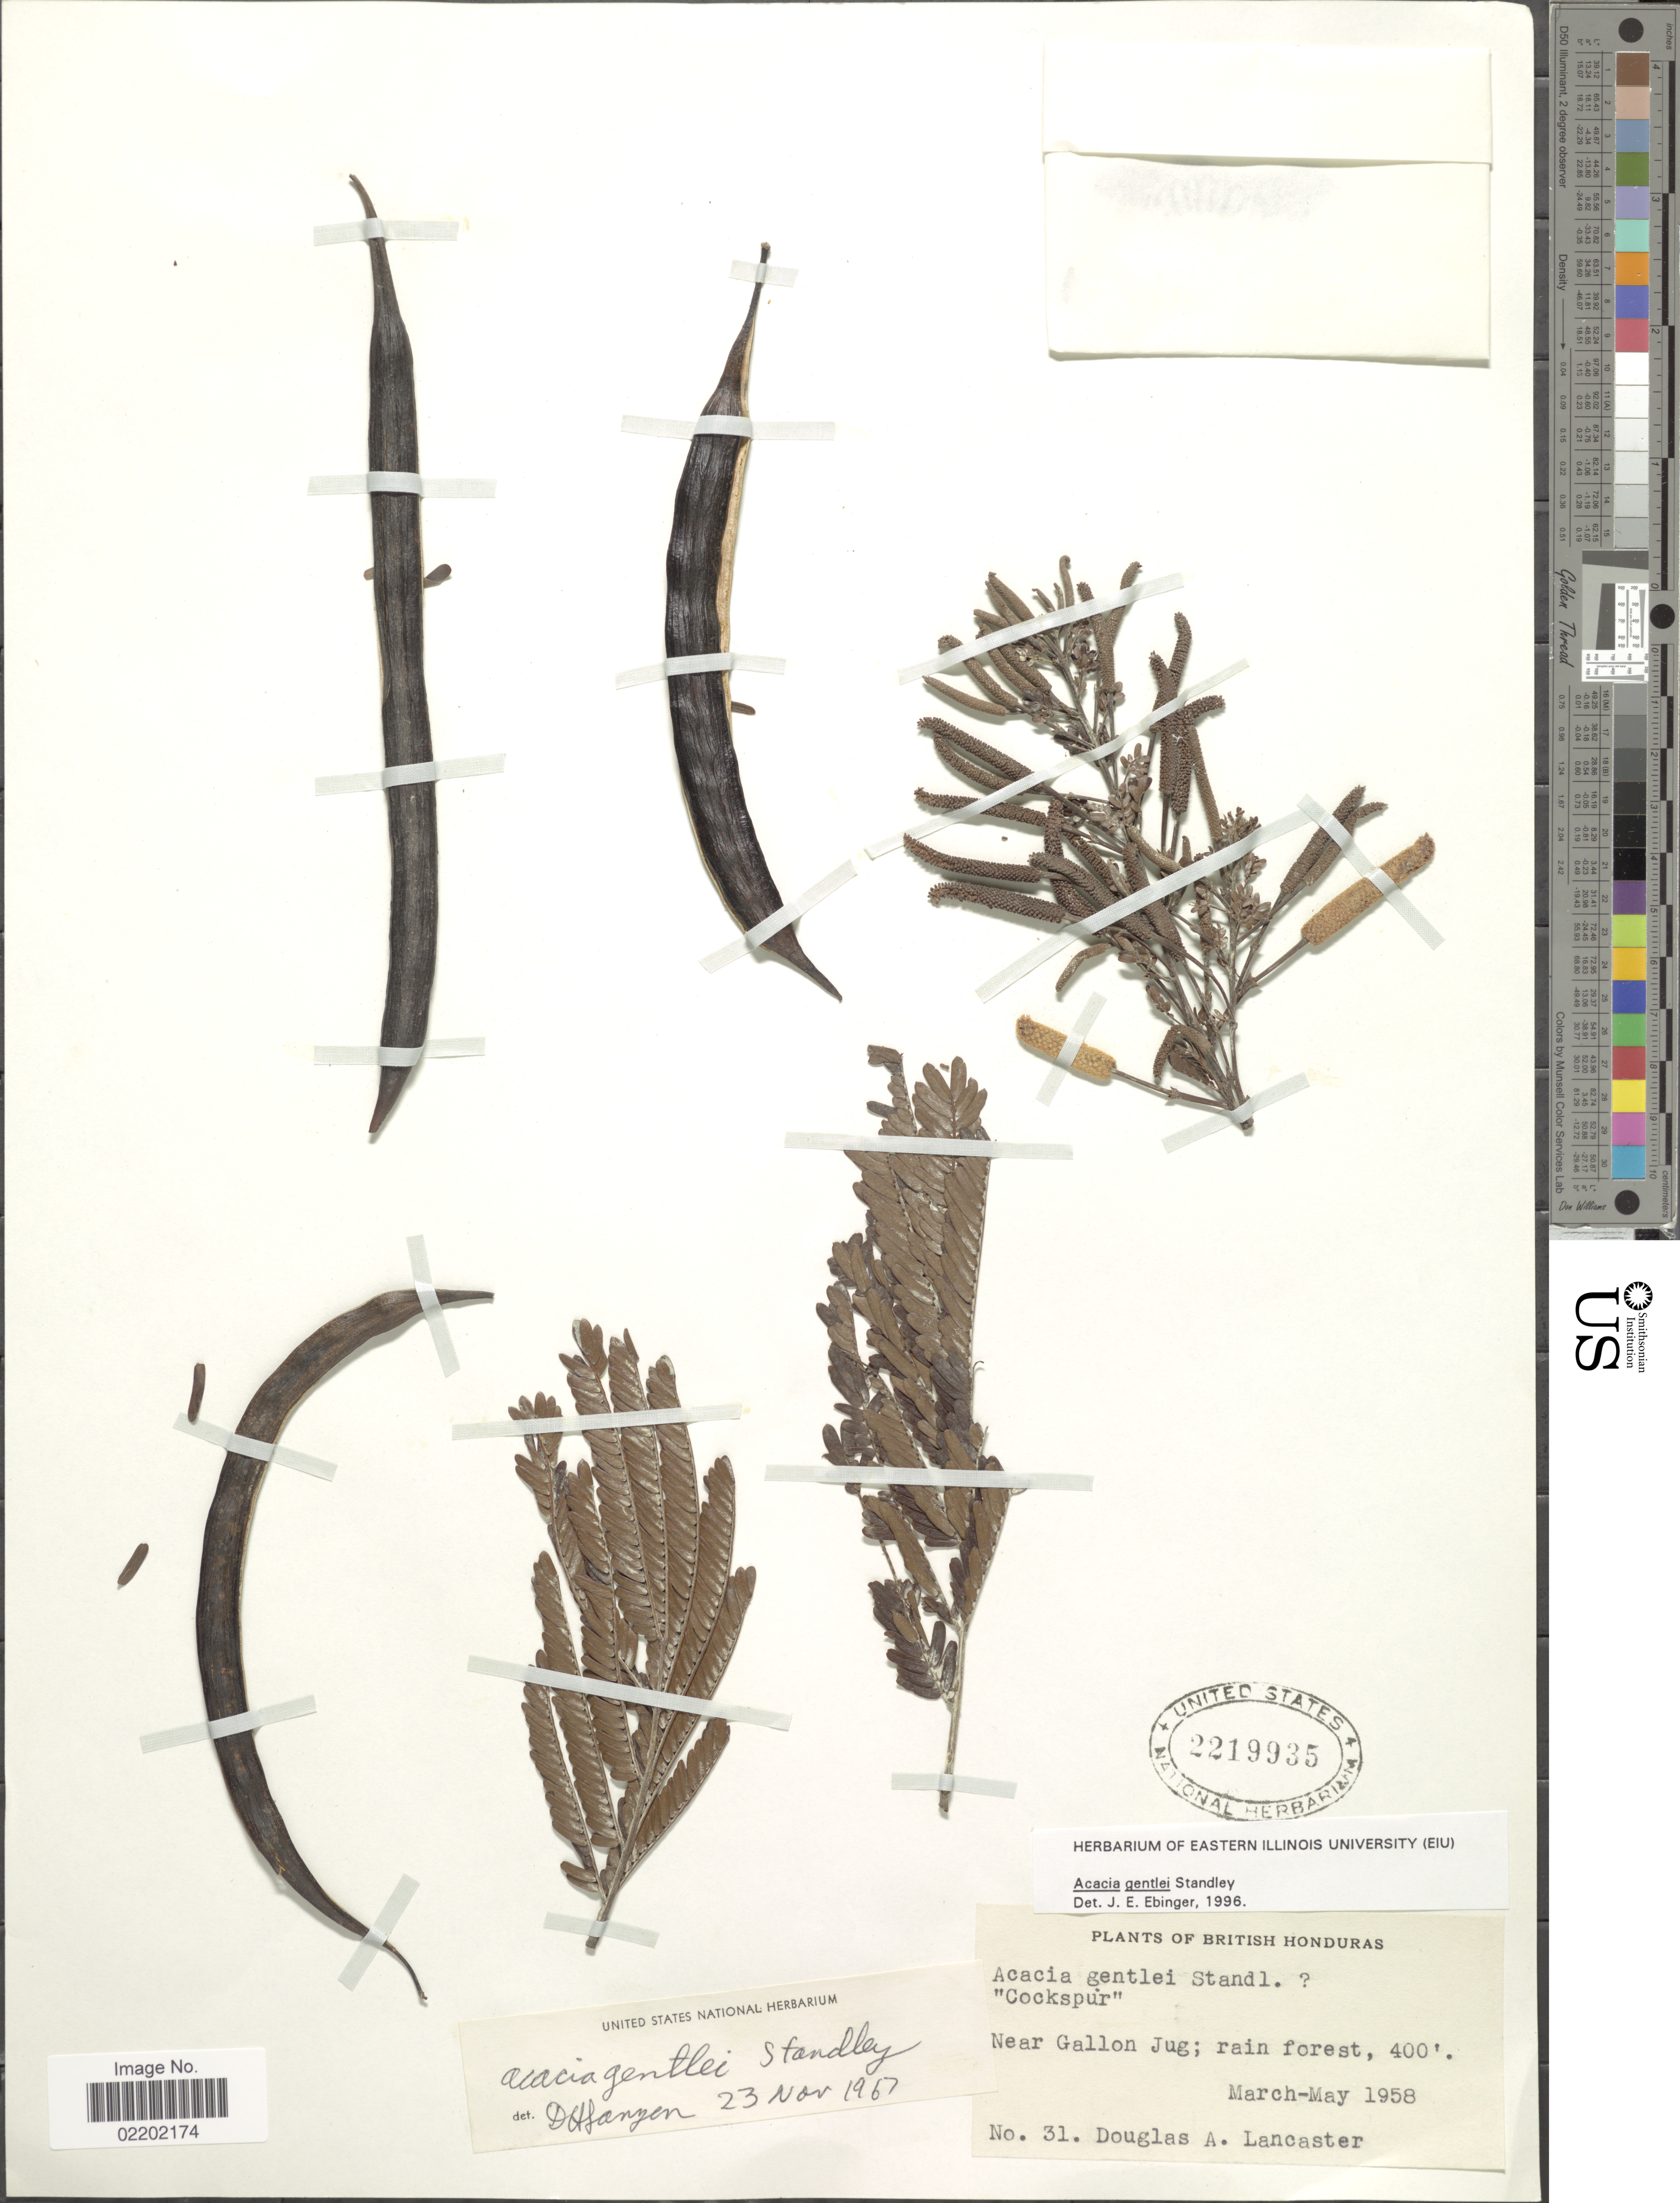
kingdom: Plantae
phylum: Tracheophyta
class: Magnoliopsida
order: Fabales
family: Fabaceae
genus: Vachellia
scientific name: Vachellia gentlei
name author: (Standl.) Seigler & Ebinger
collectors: D. Lancaster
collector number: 31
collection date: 1958-03/1958-05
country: Belize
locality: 'Cockspur', British Honduras, Near Gallon Jug; rain forest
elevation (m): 122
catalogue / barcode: US 2219935